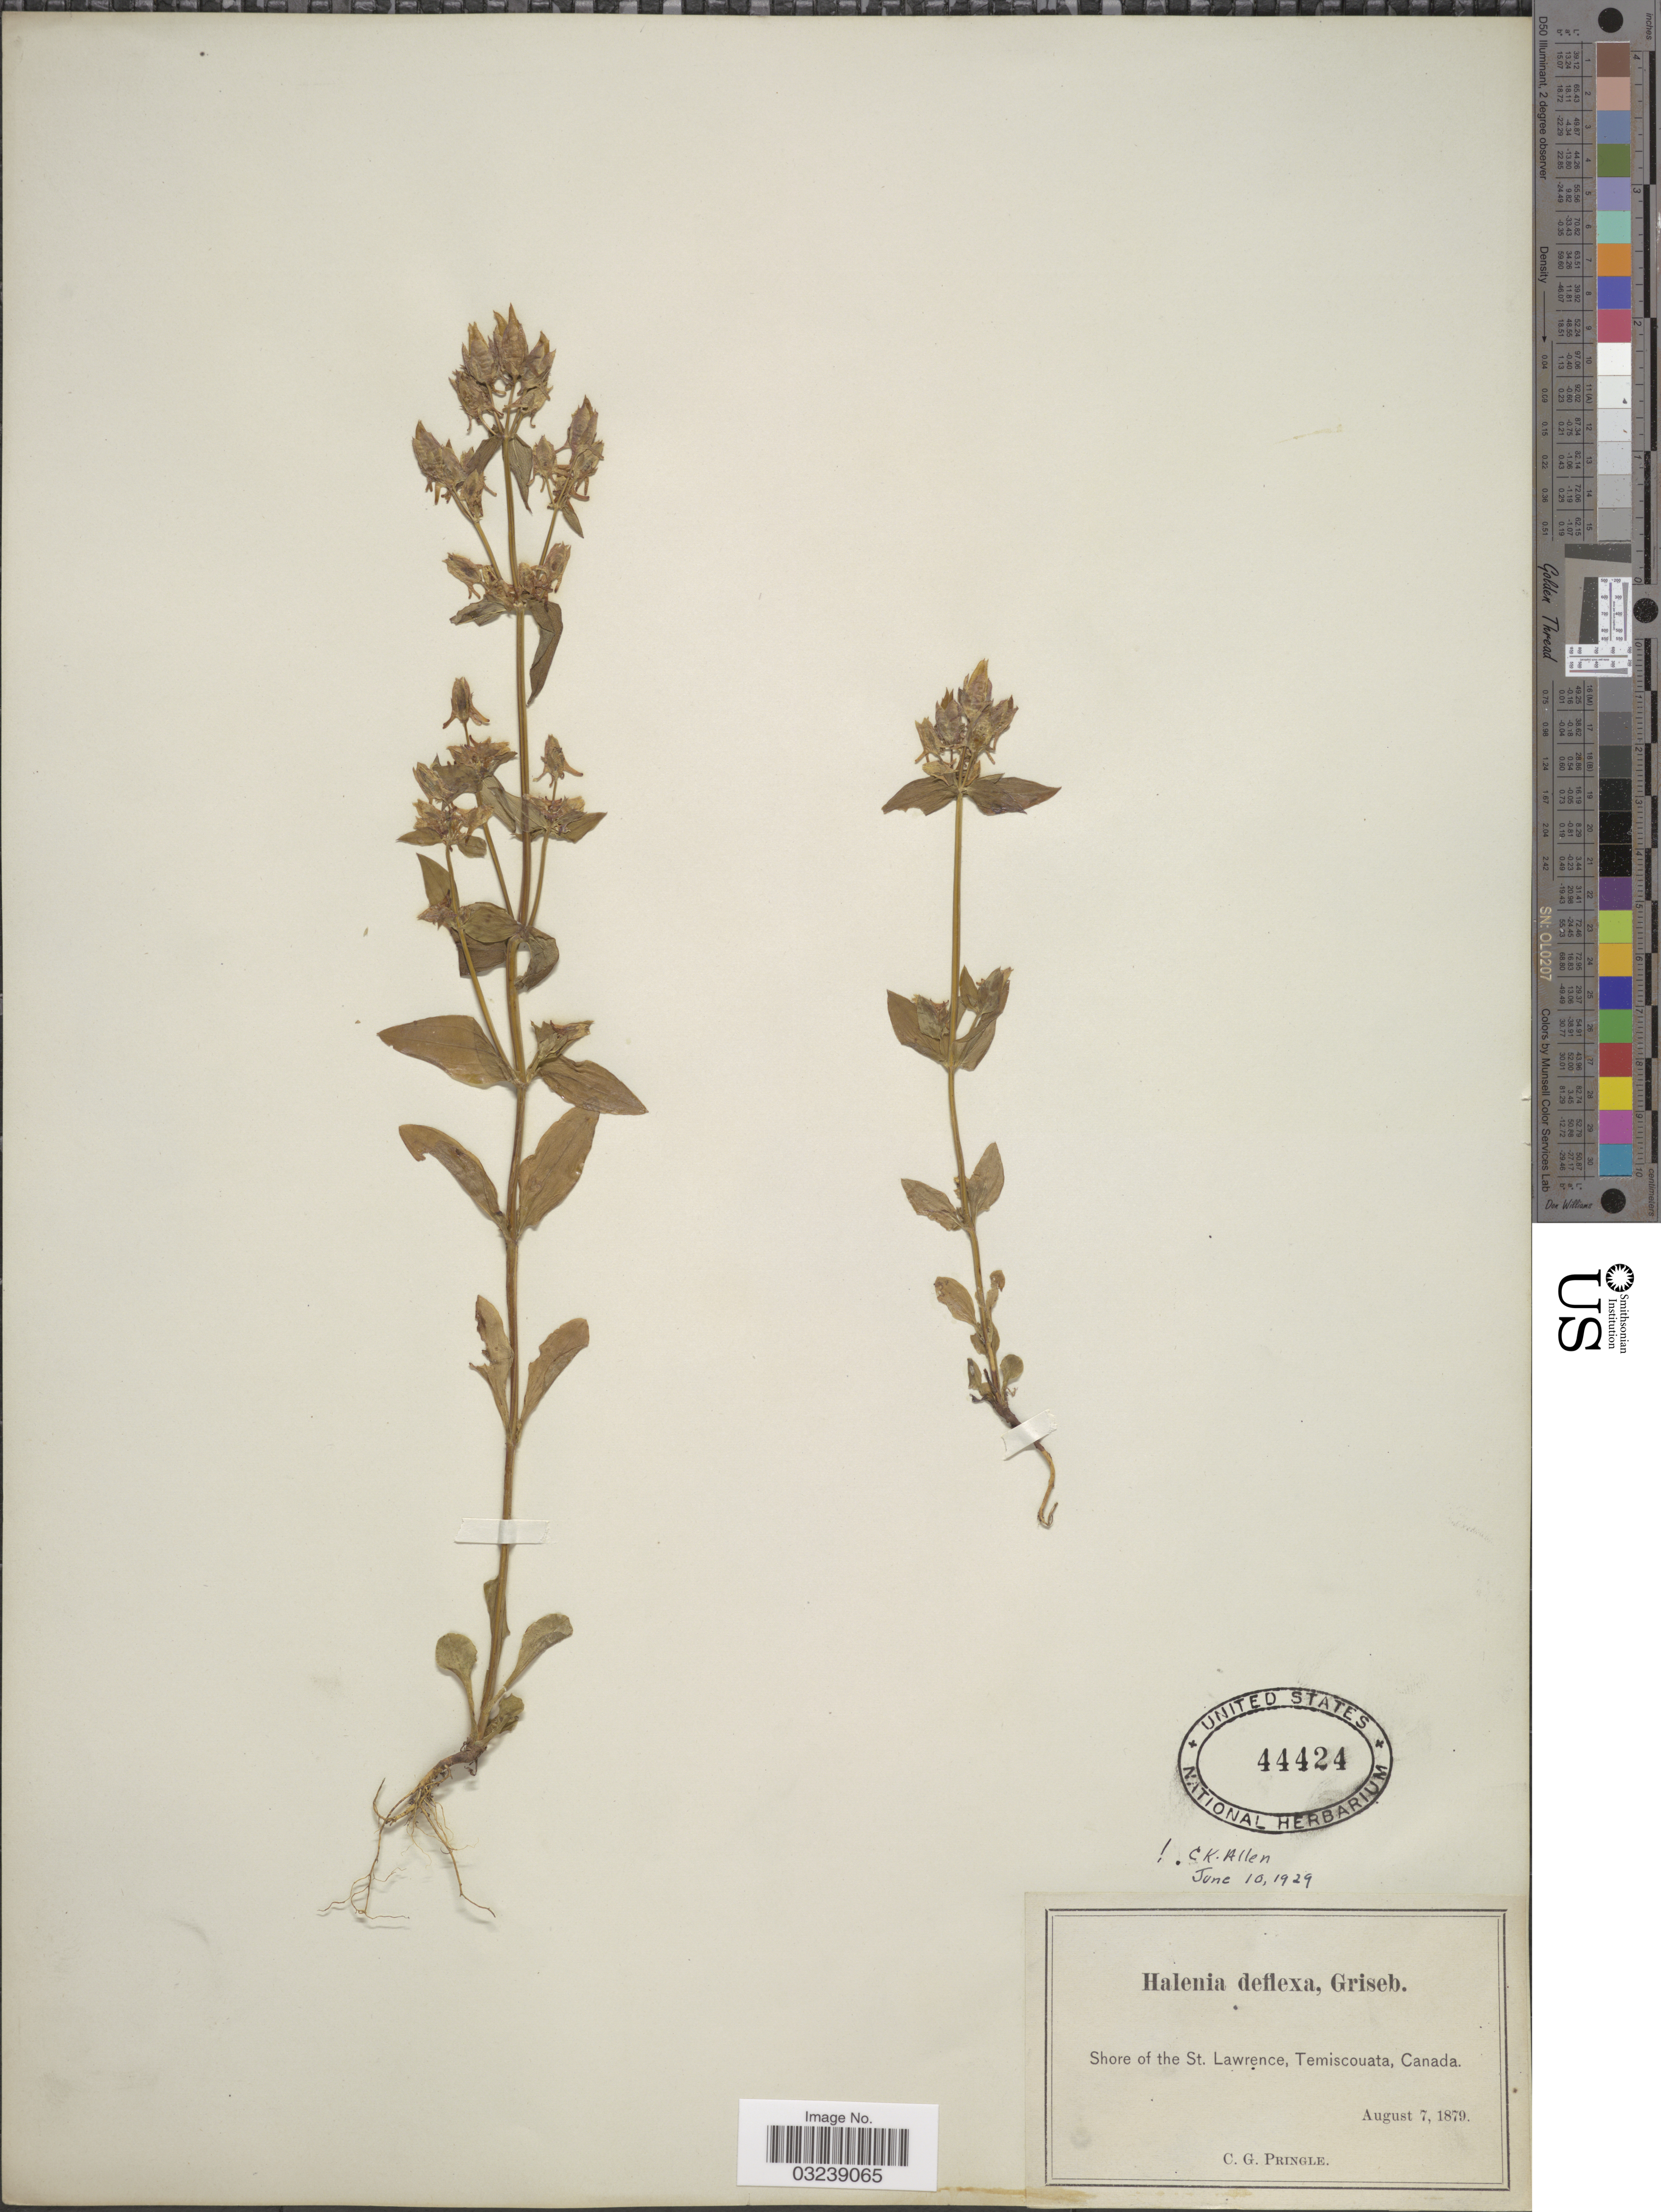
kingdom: Plantae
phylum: Tracheophyta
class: Magnoliopsida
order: Gentianales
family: Gentianaceae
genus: Halenia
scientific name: Halenia deflexa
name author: (Sm.) Griseb.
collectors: C. G. Pringle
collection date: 1879-08-07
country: Canada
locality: Shore of the St. Lawrence, Temiscouata.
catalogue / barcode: US 44424